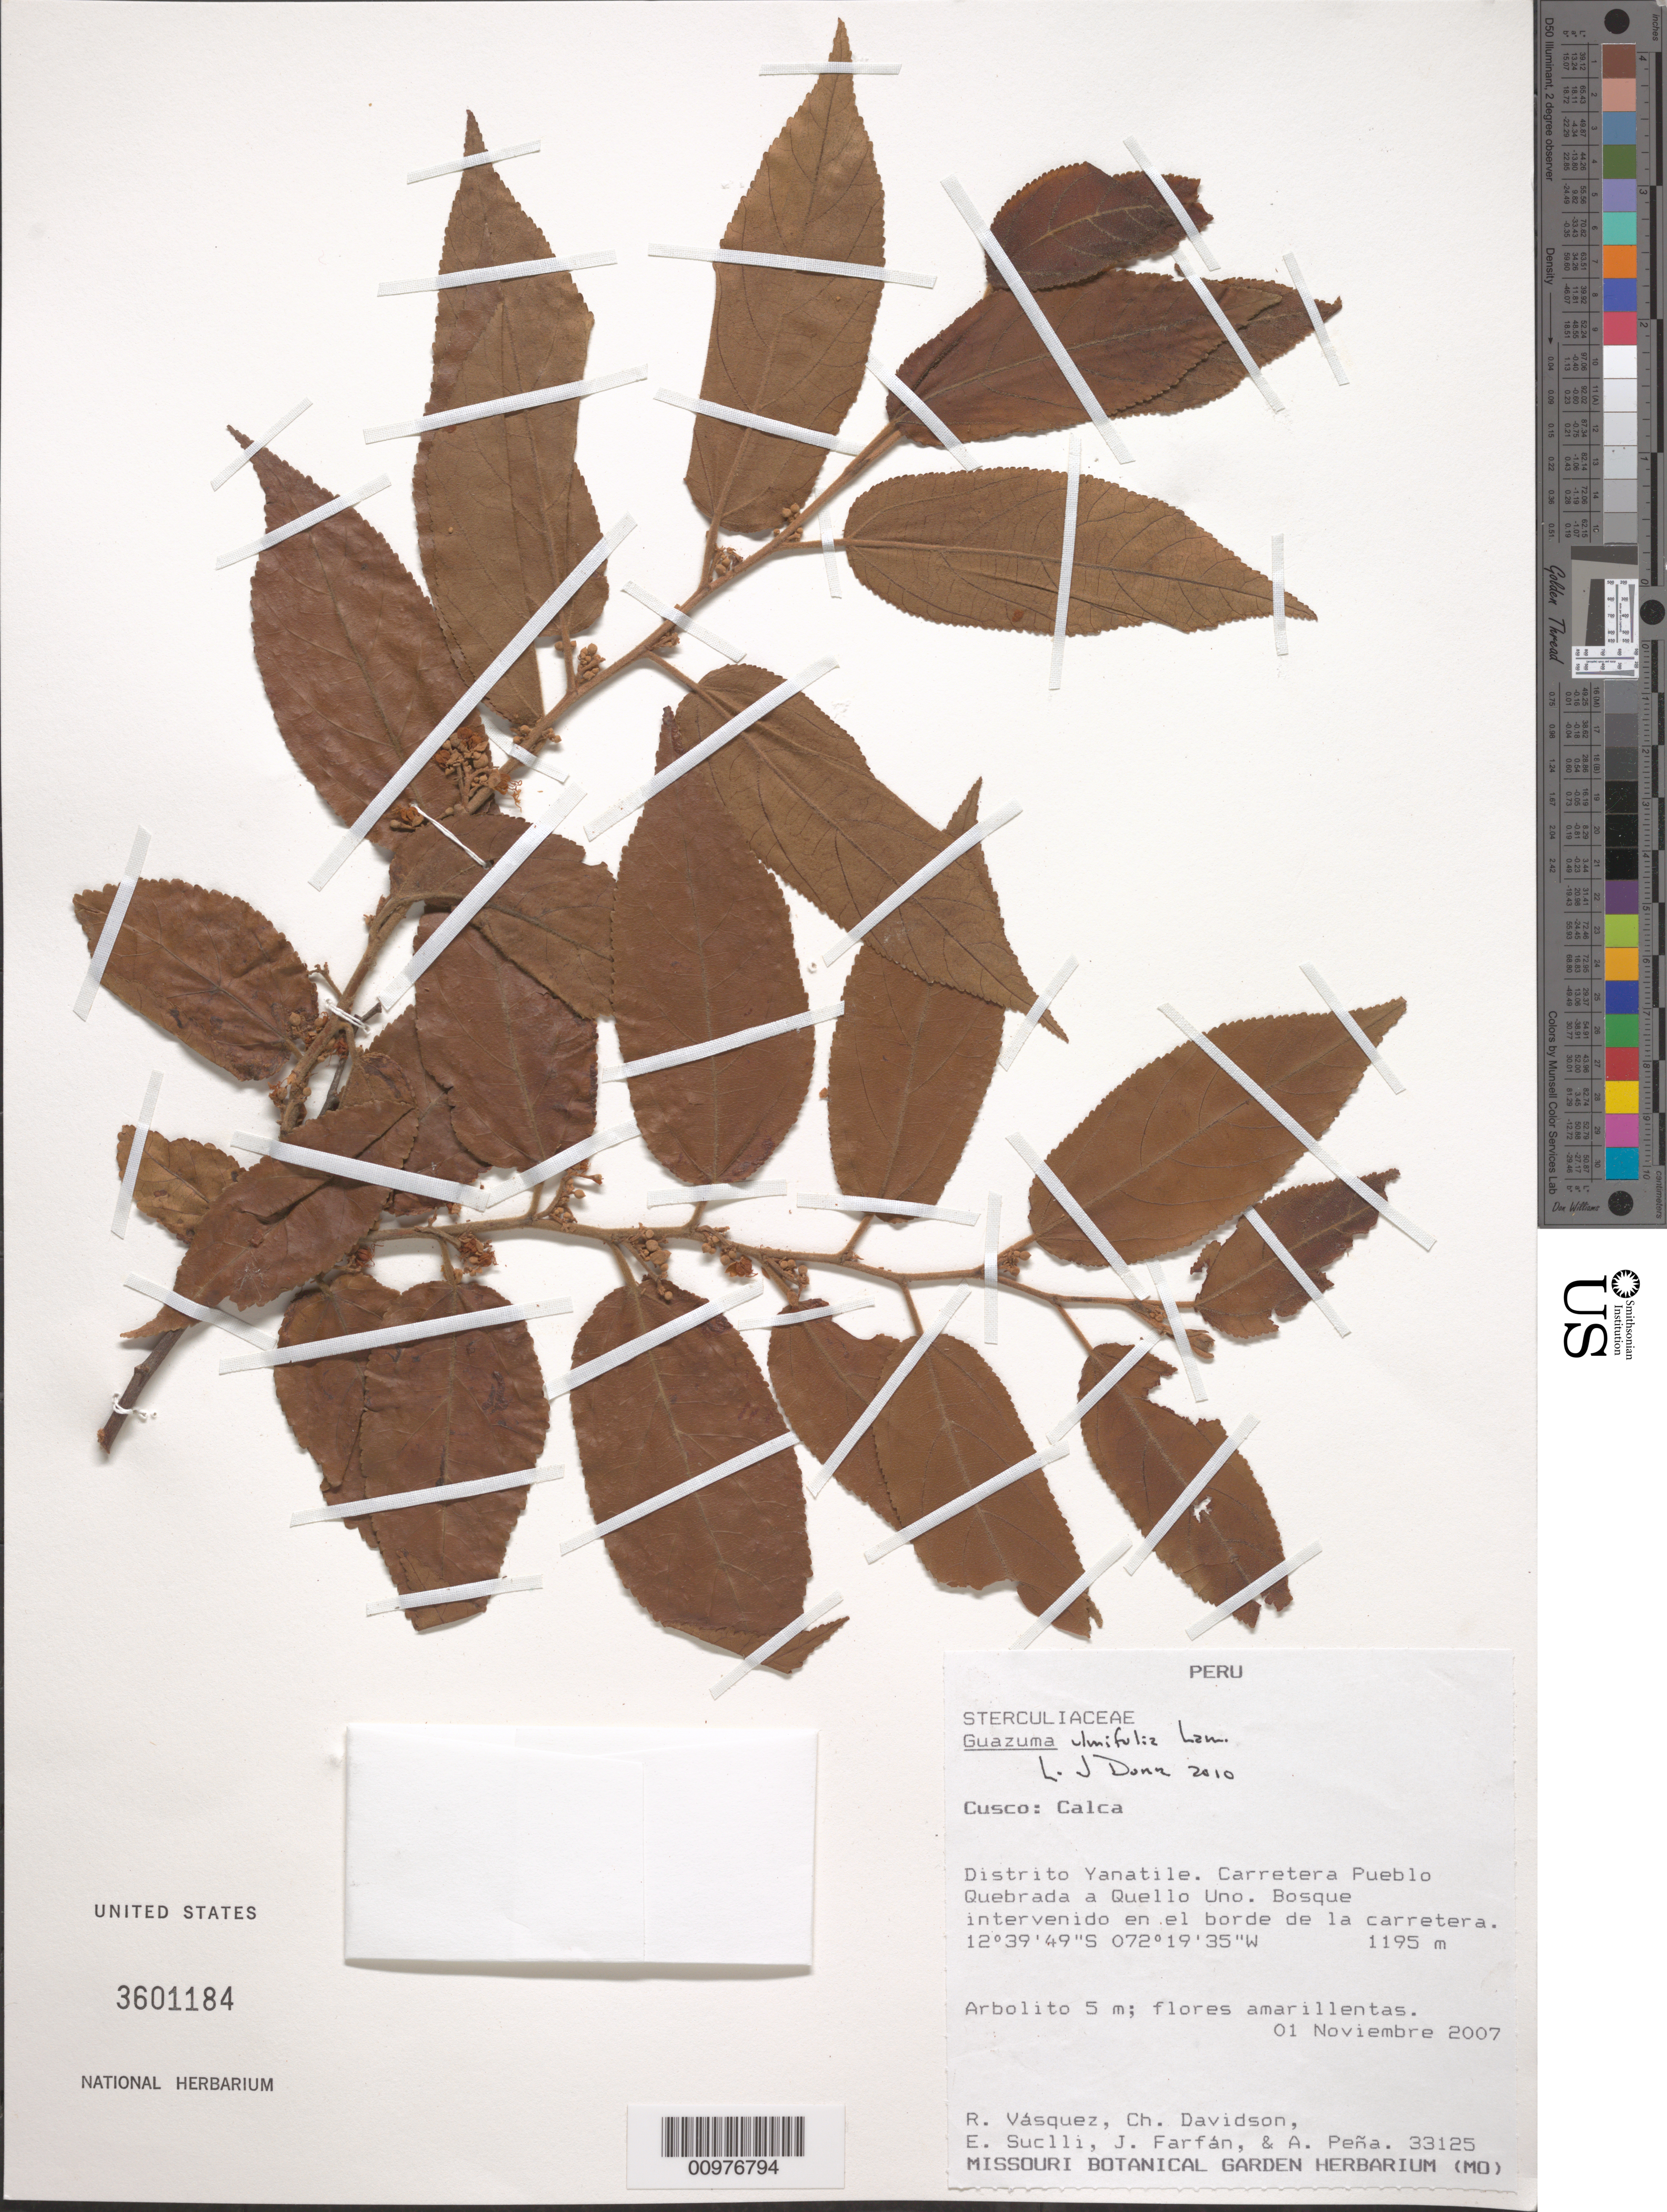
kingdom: Plantae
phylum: Tracheophyta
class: Magnoliopsida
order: Malvales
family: Malvaceae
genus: Guazuma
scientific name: Guazuma ulmifolia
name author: Lam.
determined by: Dorr, L. J., (BOT), Smithsonian Institution - National Museum of Natural History (UNITED STATES)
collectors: R. Vasquez et al.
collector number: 33125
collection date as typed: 01 Noviembre 2007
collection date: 2007-11-01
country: Peru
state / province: Cusco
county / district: Calca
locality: Distrito Yanatile. Carretera Pueblo Quebrada a Quello Uno.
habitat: bosque intervenido en el borde de la carretera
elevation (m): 1195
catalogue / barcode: US 3601184